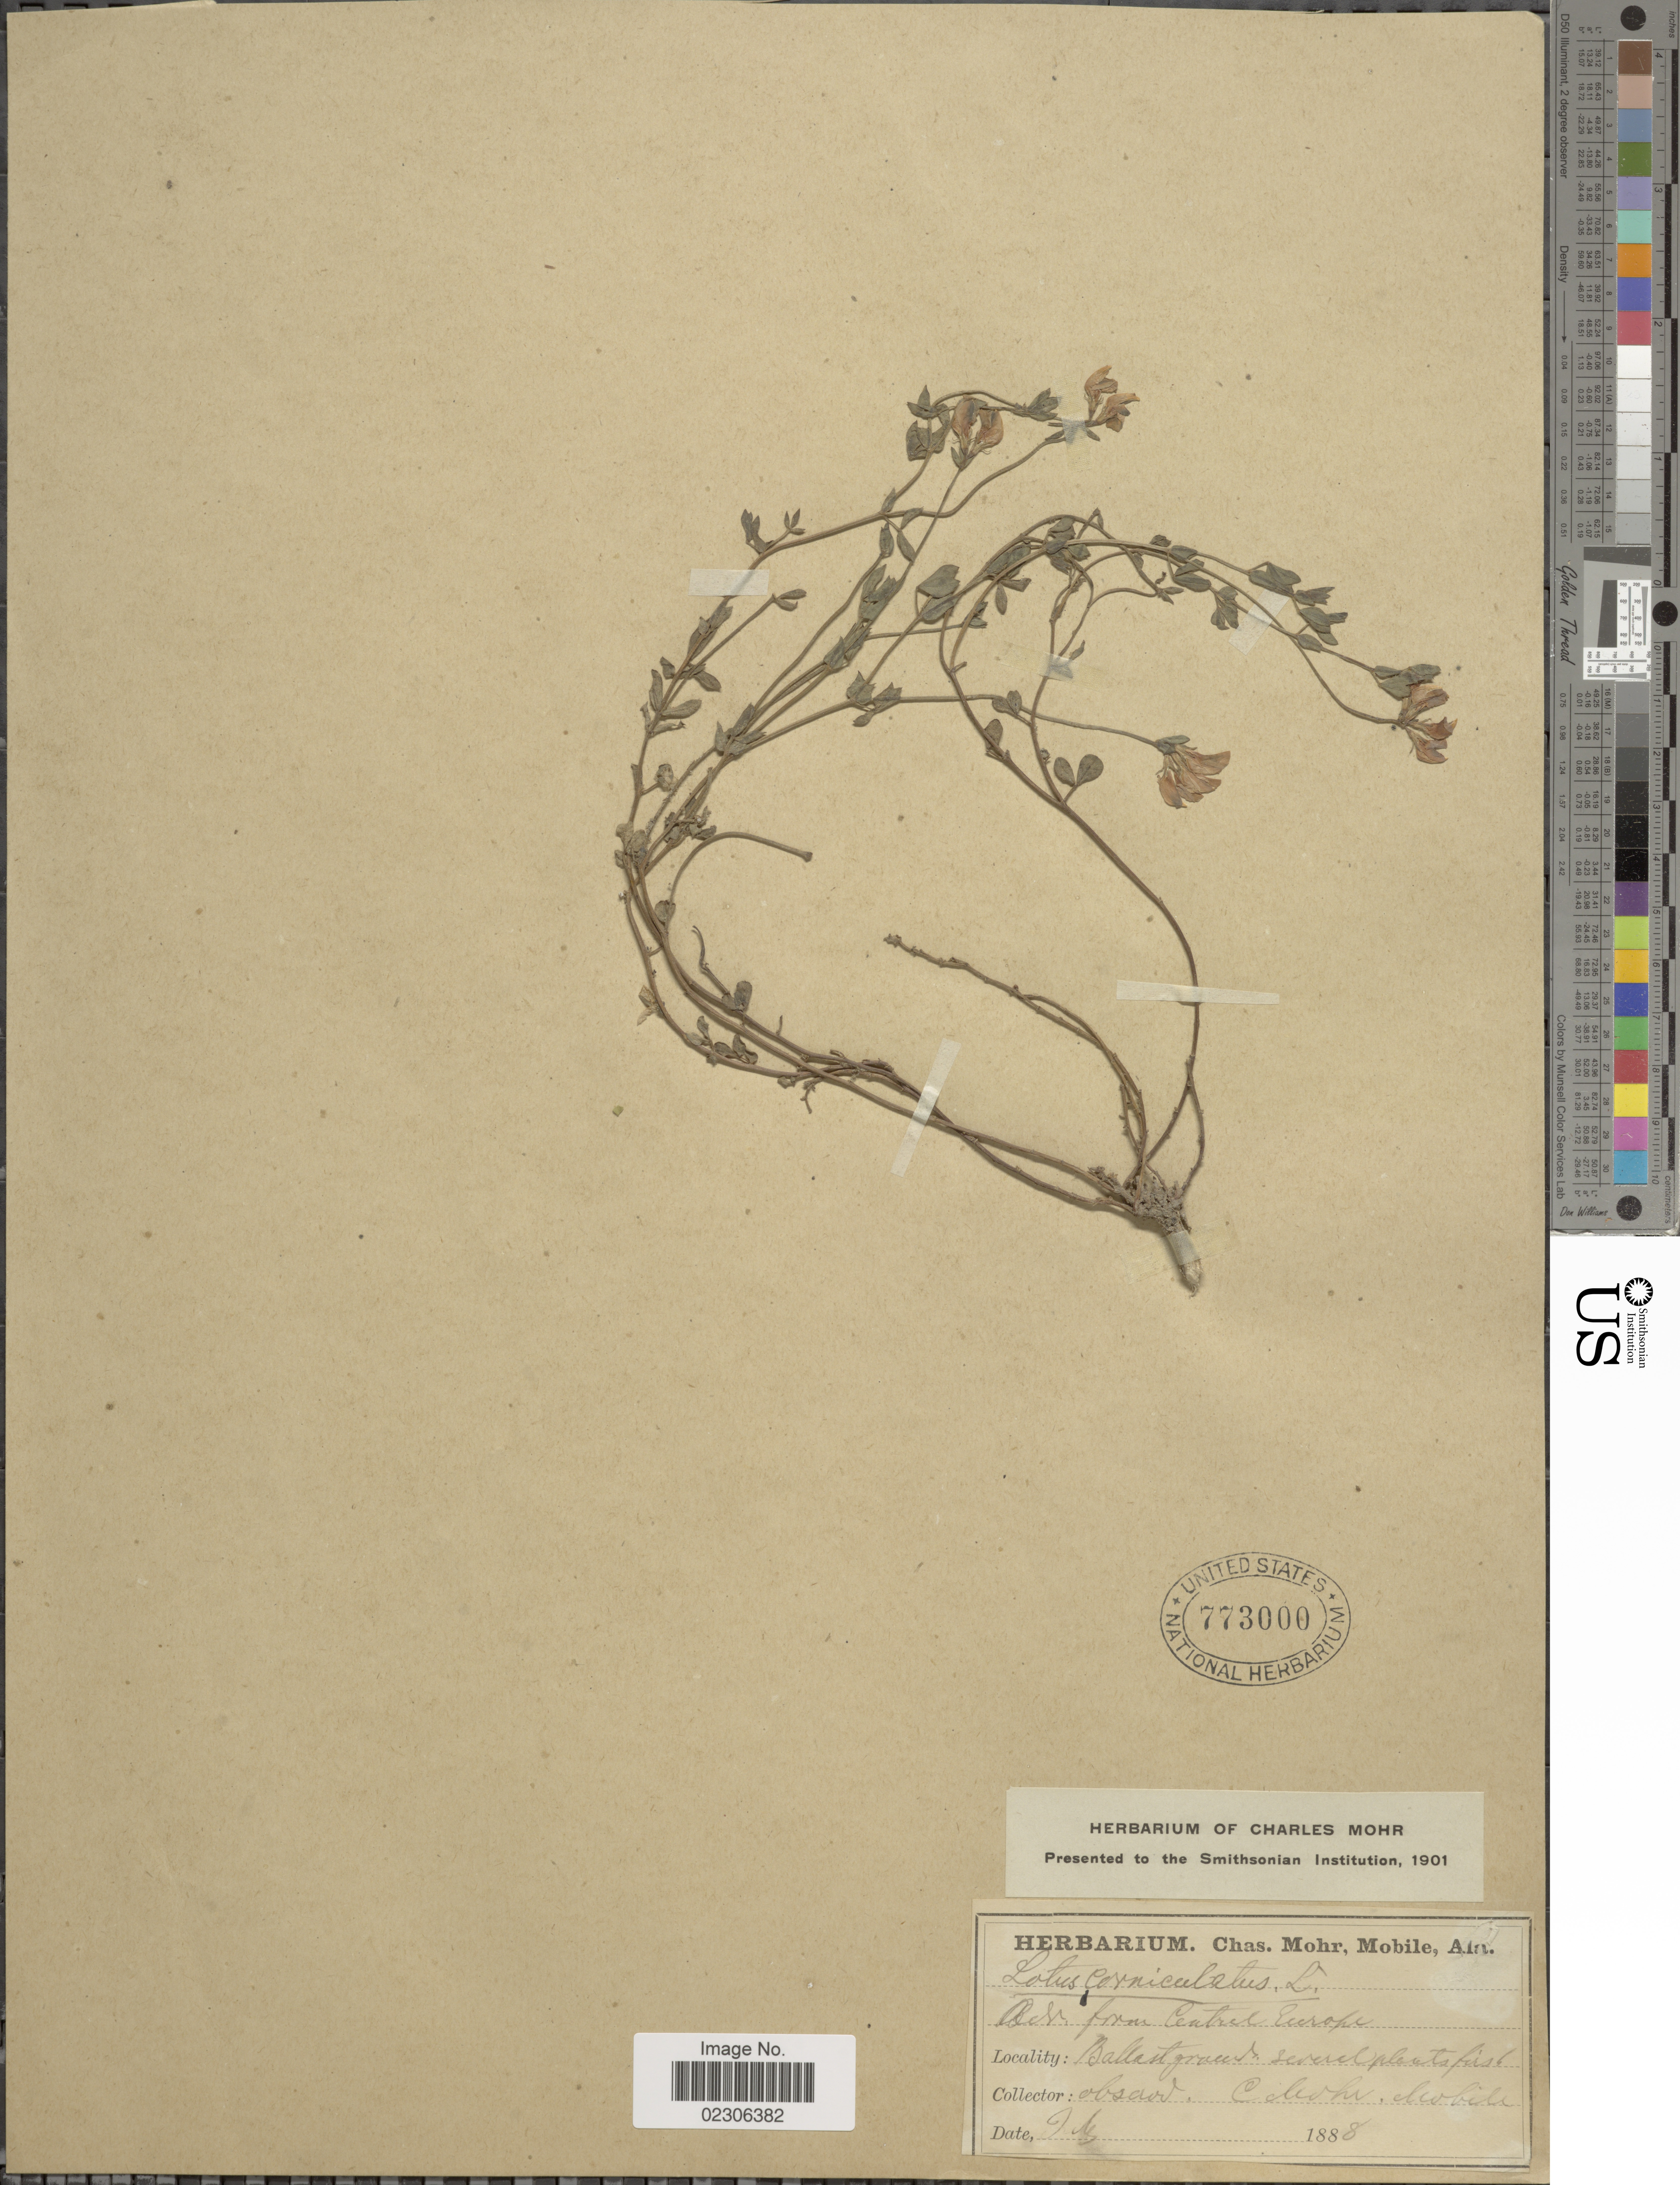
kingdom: Plantae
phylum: Tracheophyta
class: Magnoliopsida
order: Fabales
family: Fabaceae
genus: Lotus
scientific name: Lotus corniculatus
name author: L.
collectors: C. T. Mohr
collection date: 1888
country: United States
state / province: Alabama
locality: Ballast grounds, Mobile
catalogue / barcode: US 773000